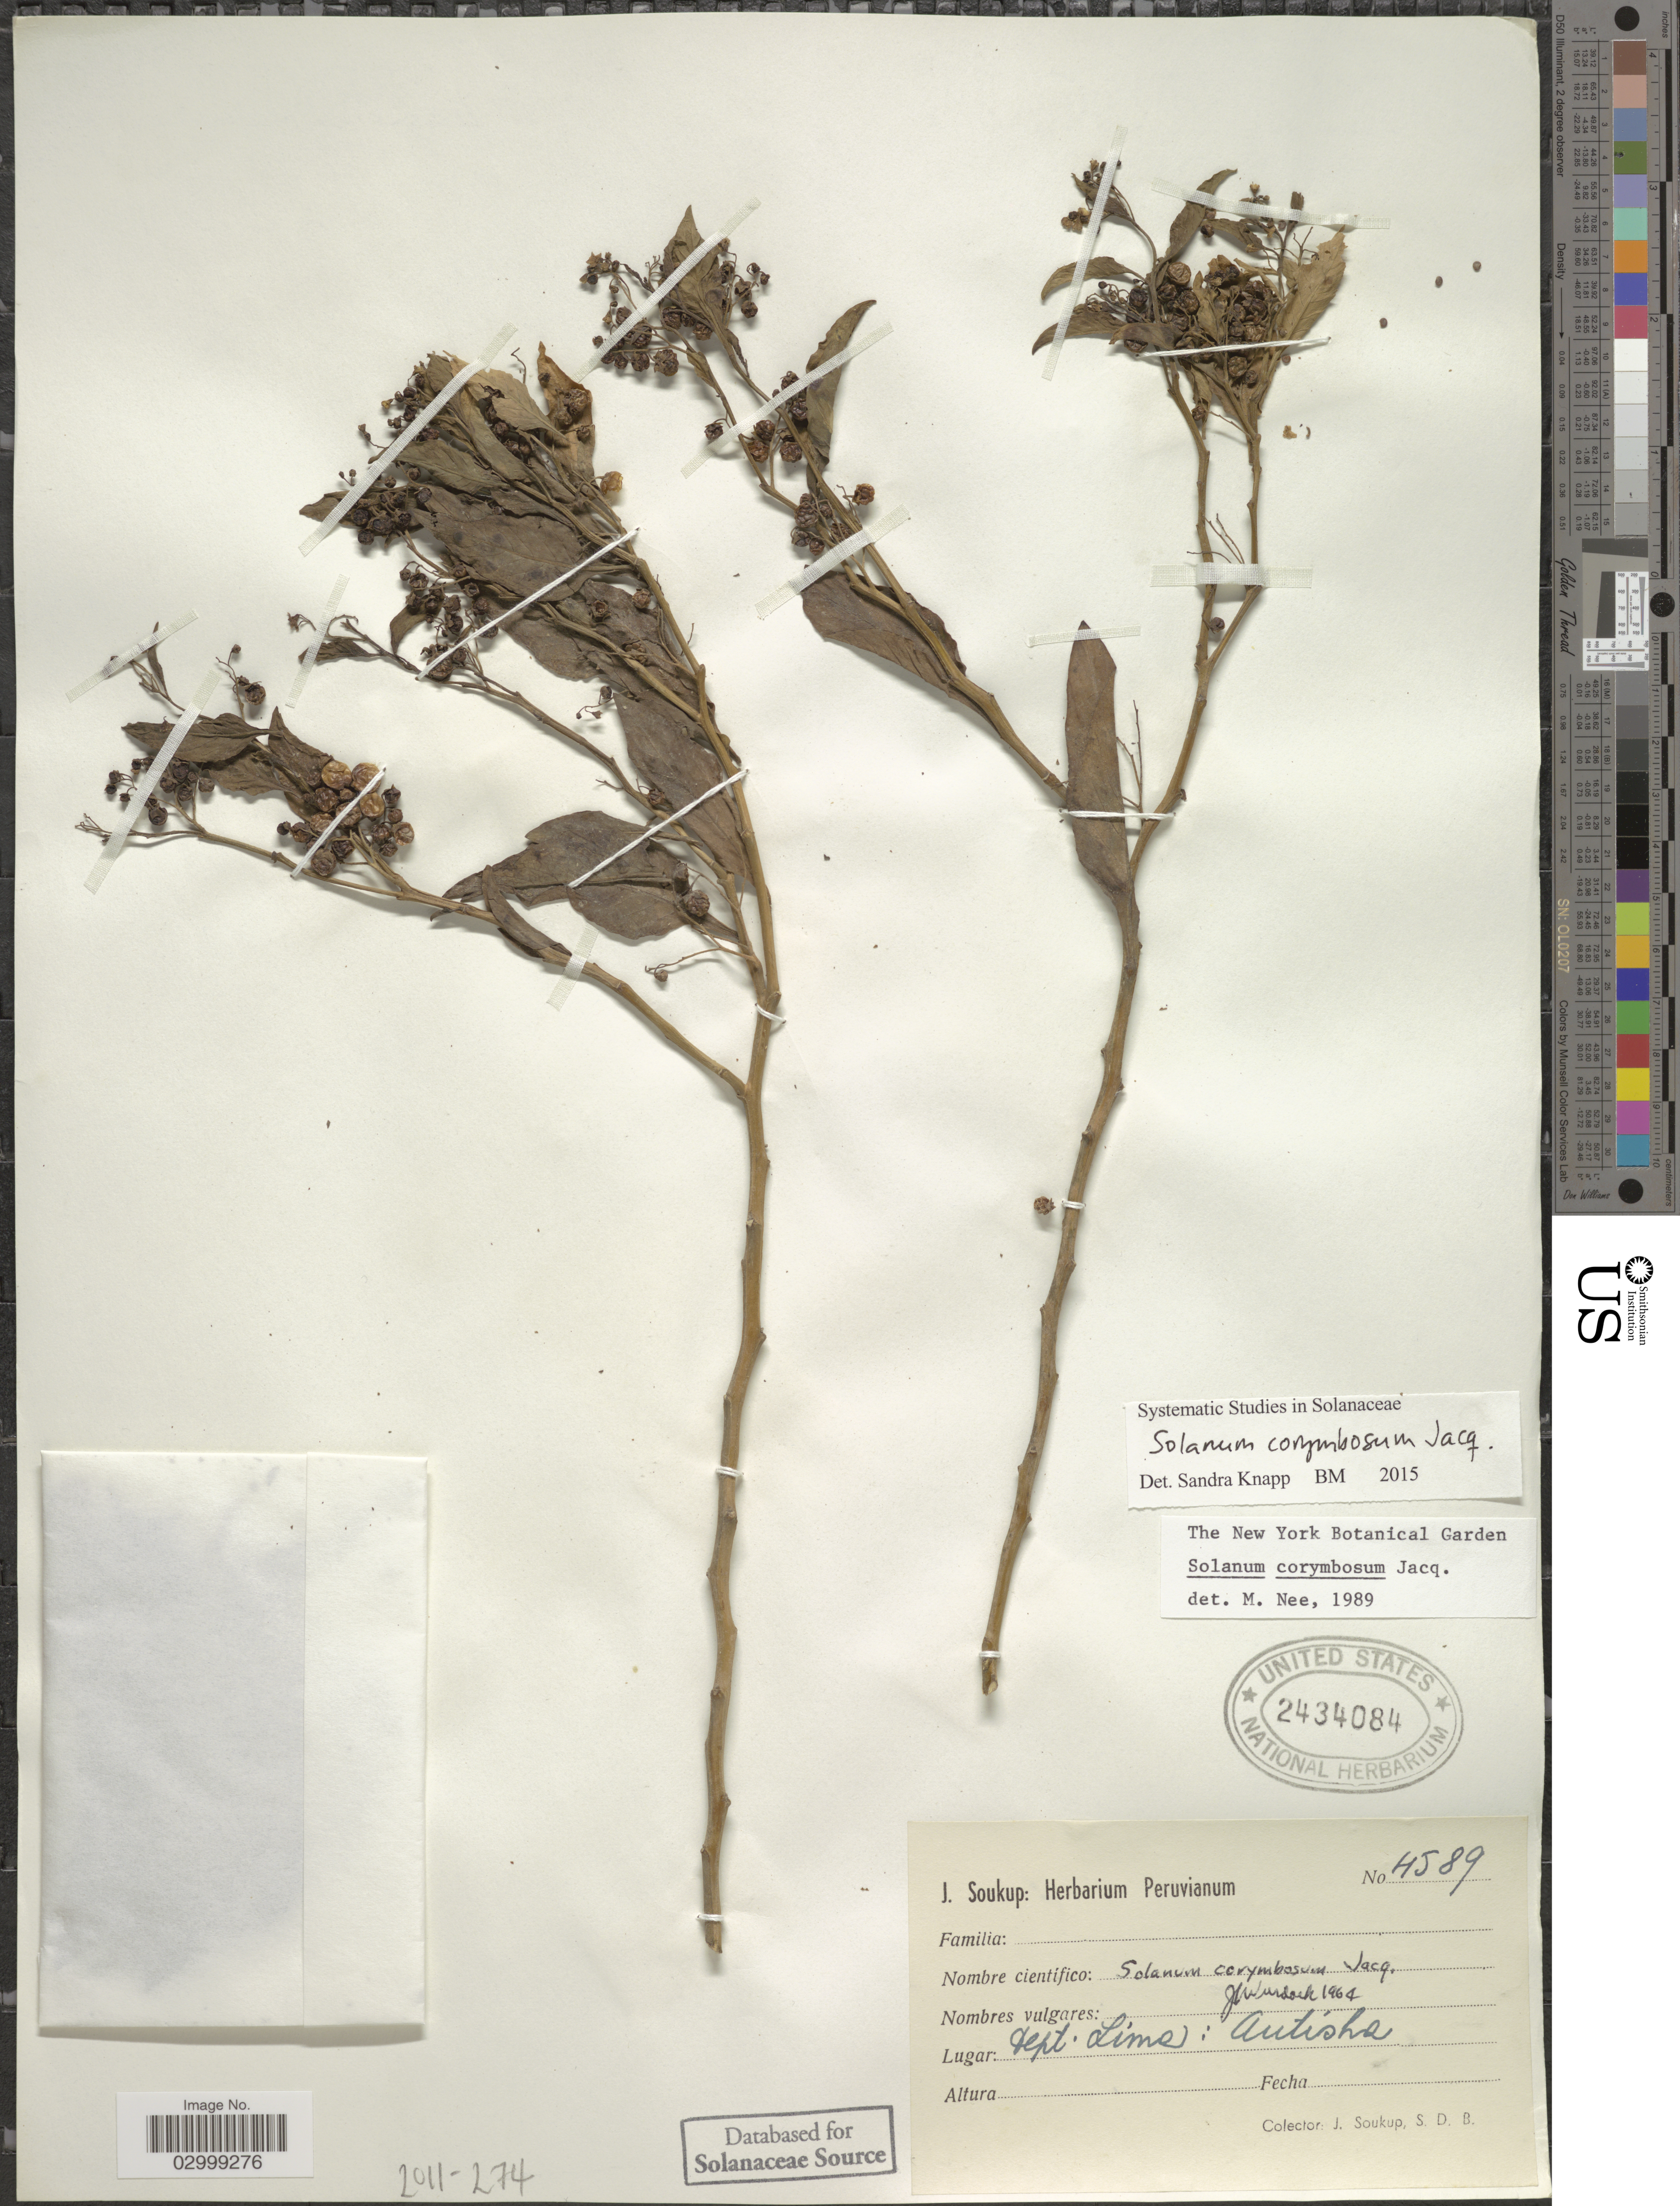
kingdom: Plantae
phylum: Tracheophyta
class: Magnoliopsida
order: Solanales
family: Solanaceae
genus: Solanum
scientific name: Solanum corymbosum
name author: Jacq.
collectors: J. Soukup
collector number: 4589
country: Peru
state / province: Lima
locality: Dept. Lima: Autisha.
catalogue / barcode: US 2434084